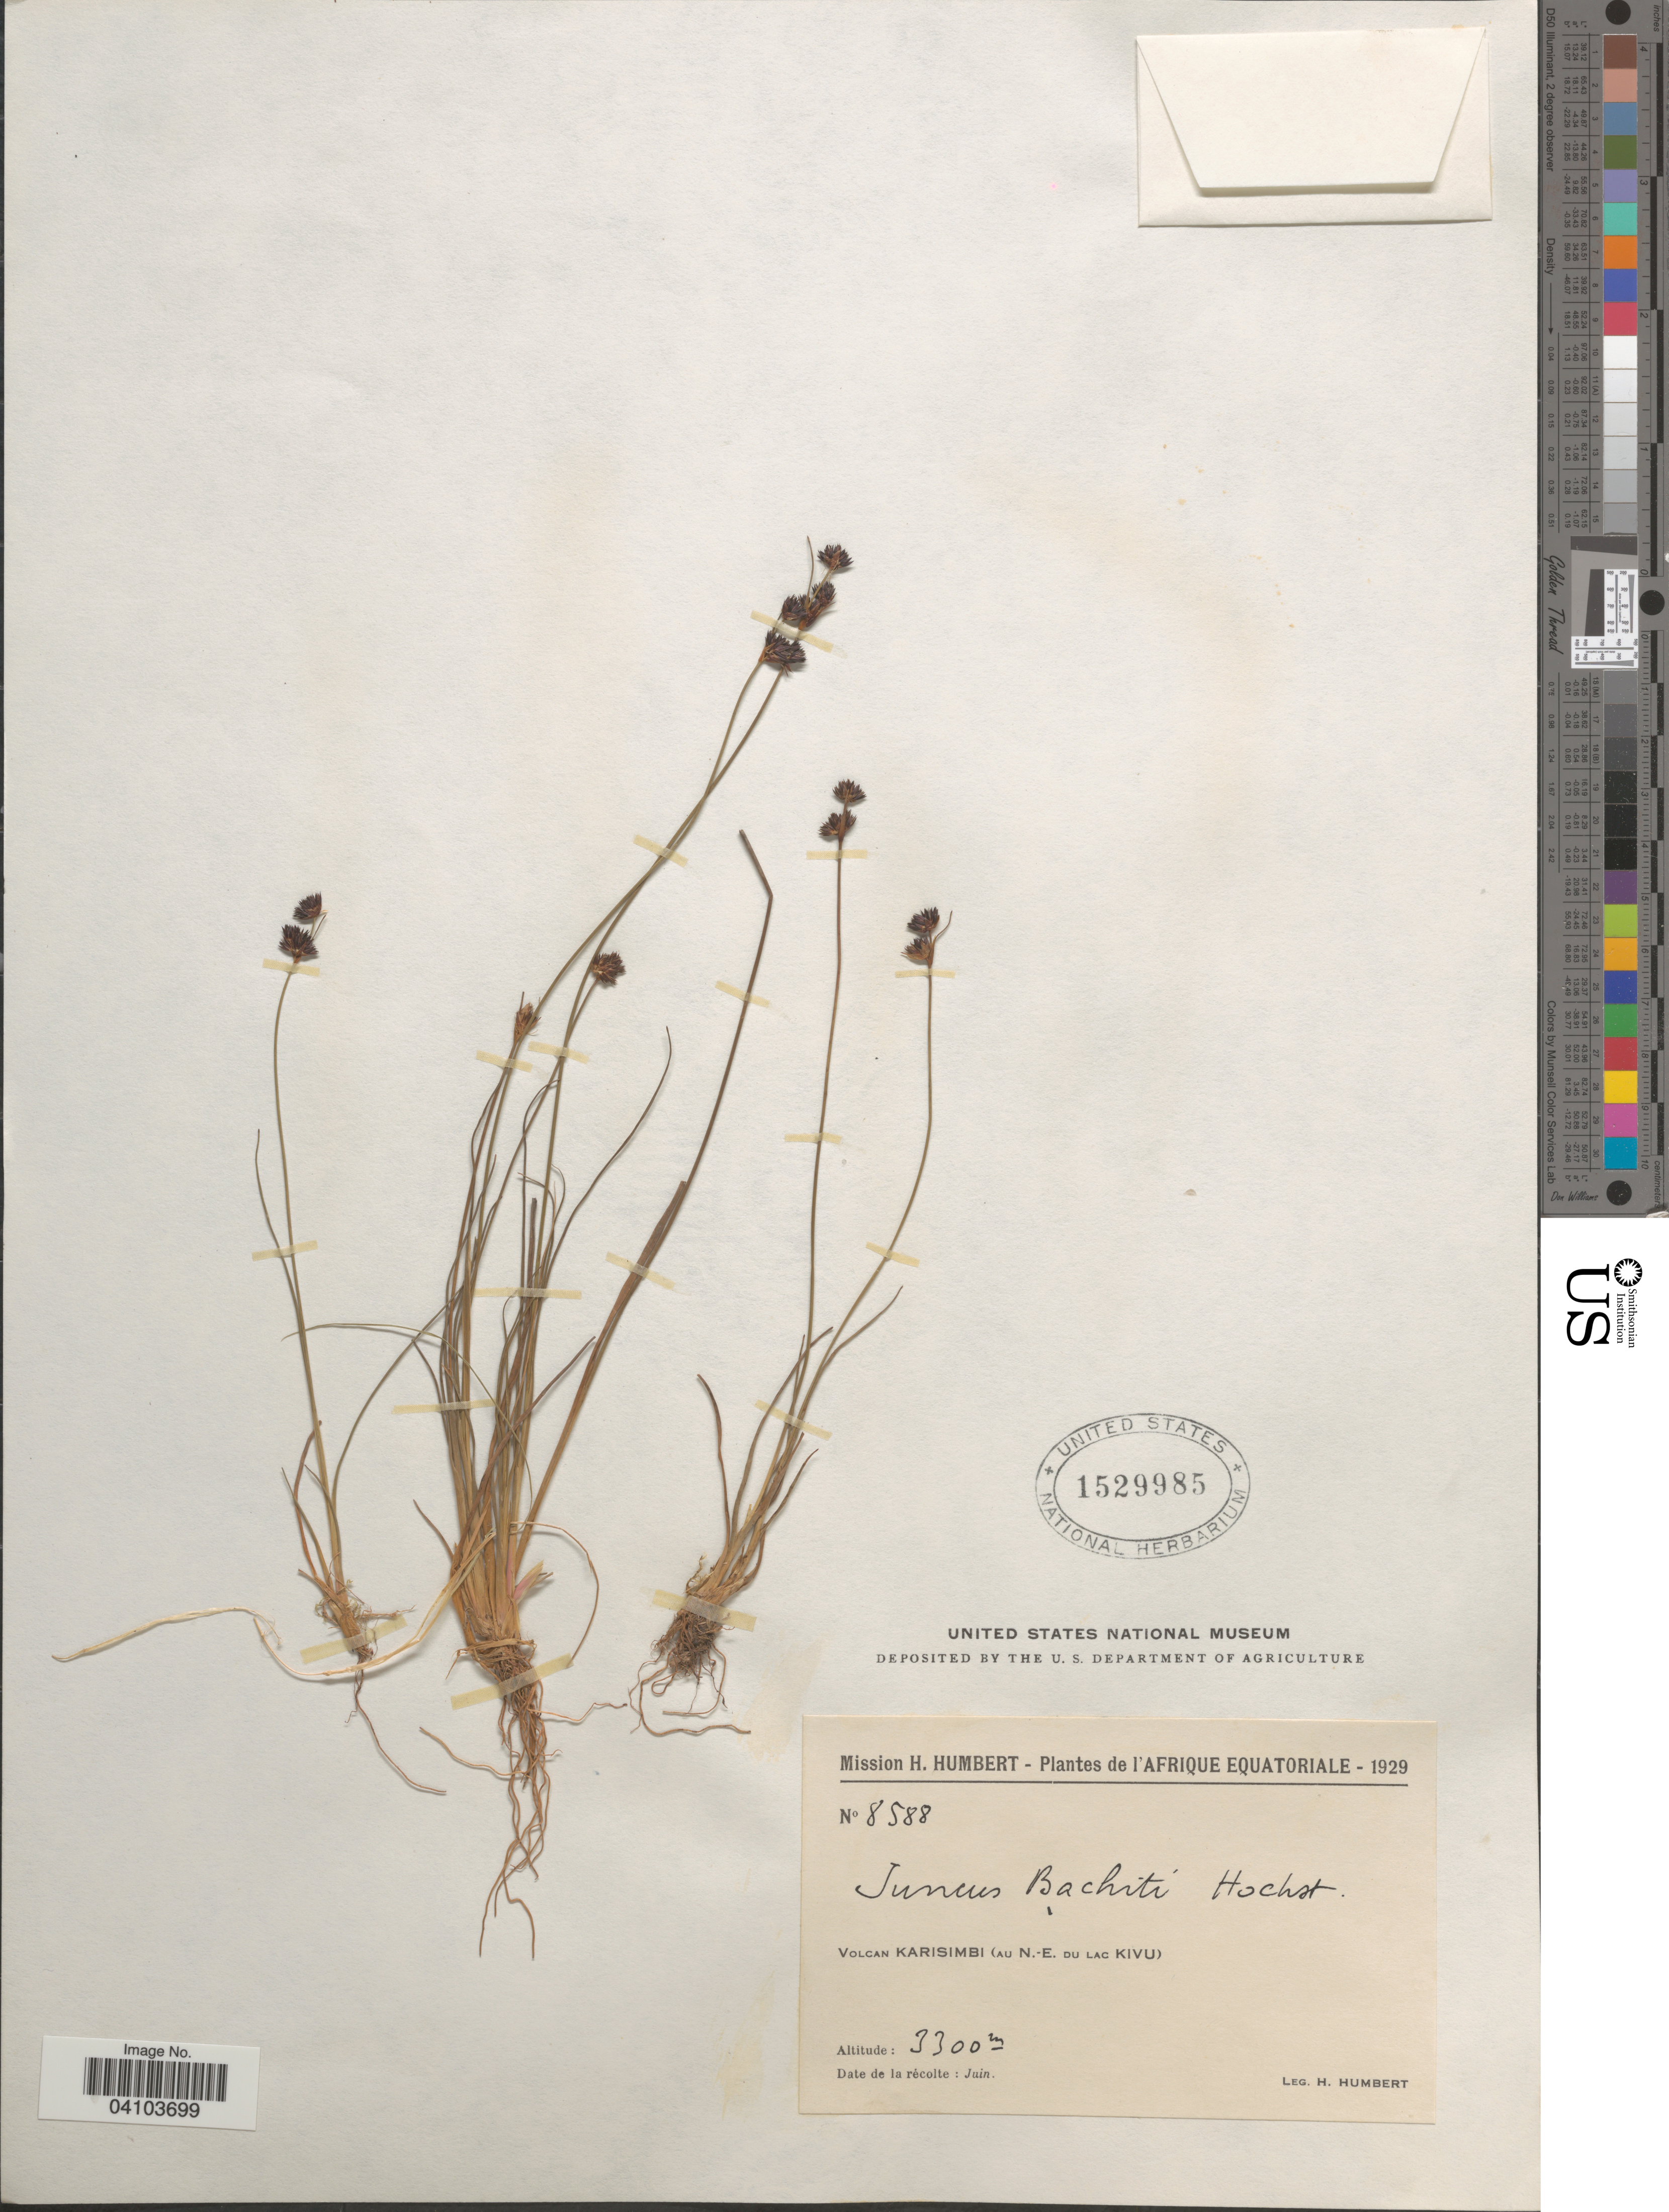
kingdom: Plantae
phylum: Tracheophyta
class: Liliopsida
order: Poales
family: Juncaceae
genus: Juncus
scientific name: Juncus bachiti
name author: Hochst. ex Steud.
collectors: H. Humbert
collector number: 8588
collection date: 1929-06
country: Congo, Democratic Republic of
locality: L'Afrique Equatoriale - 1929. Volcan Karisimbi (au N.-E. du lac Kivu).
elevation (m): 3300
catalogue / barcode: US 1529985